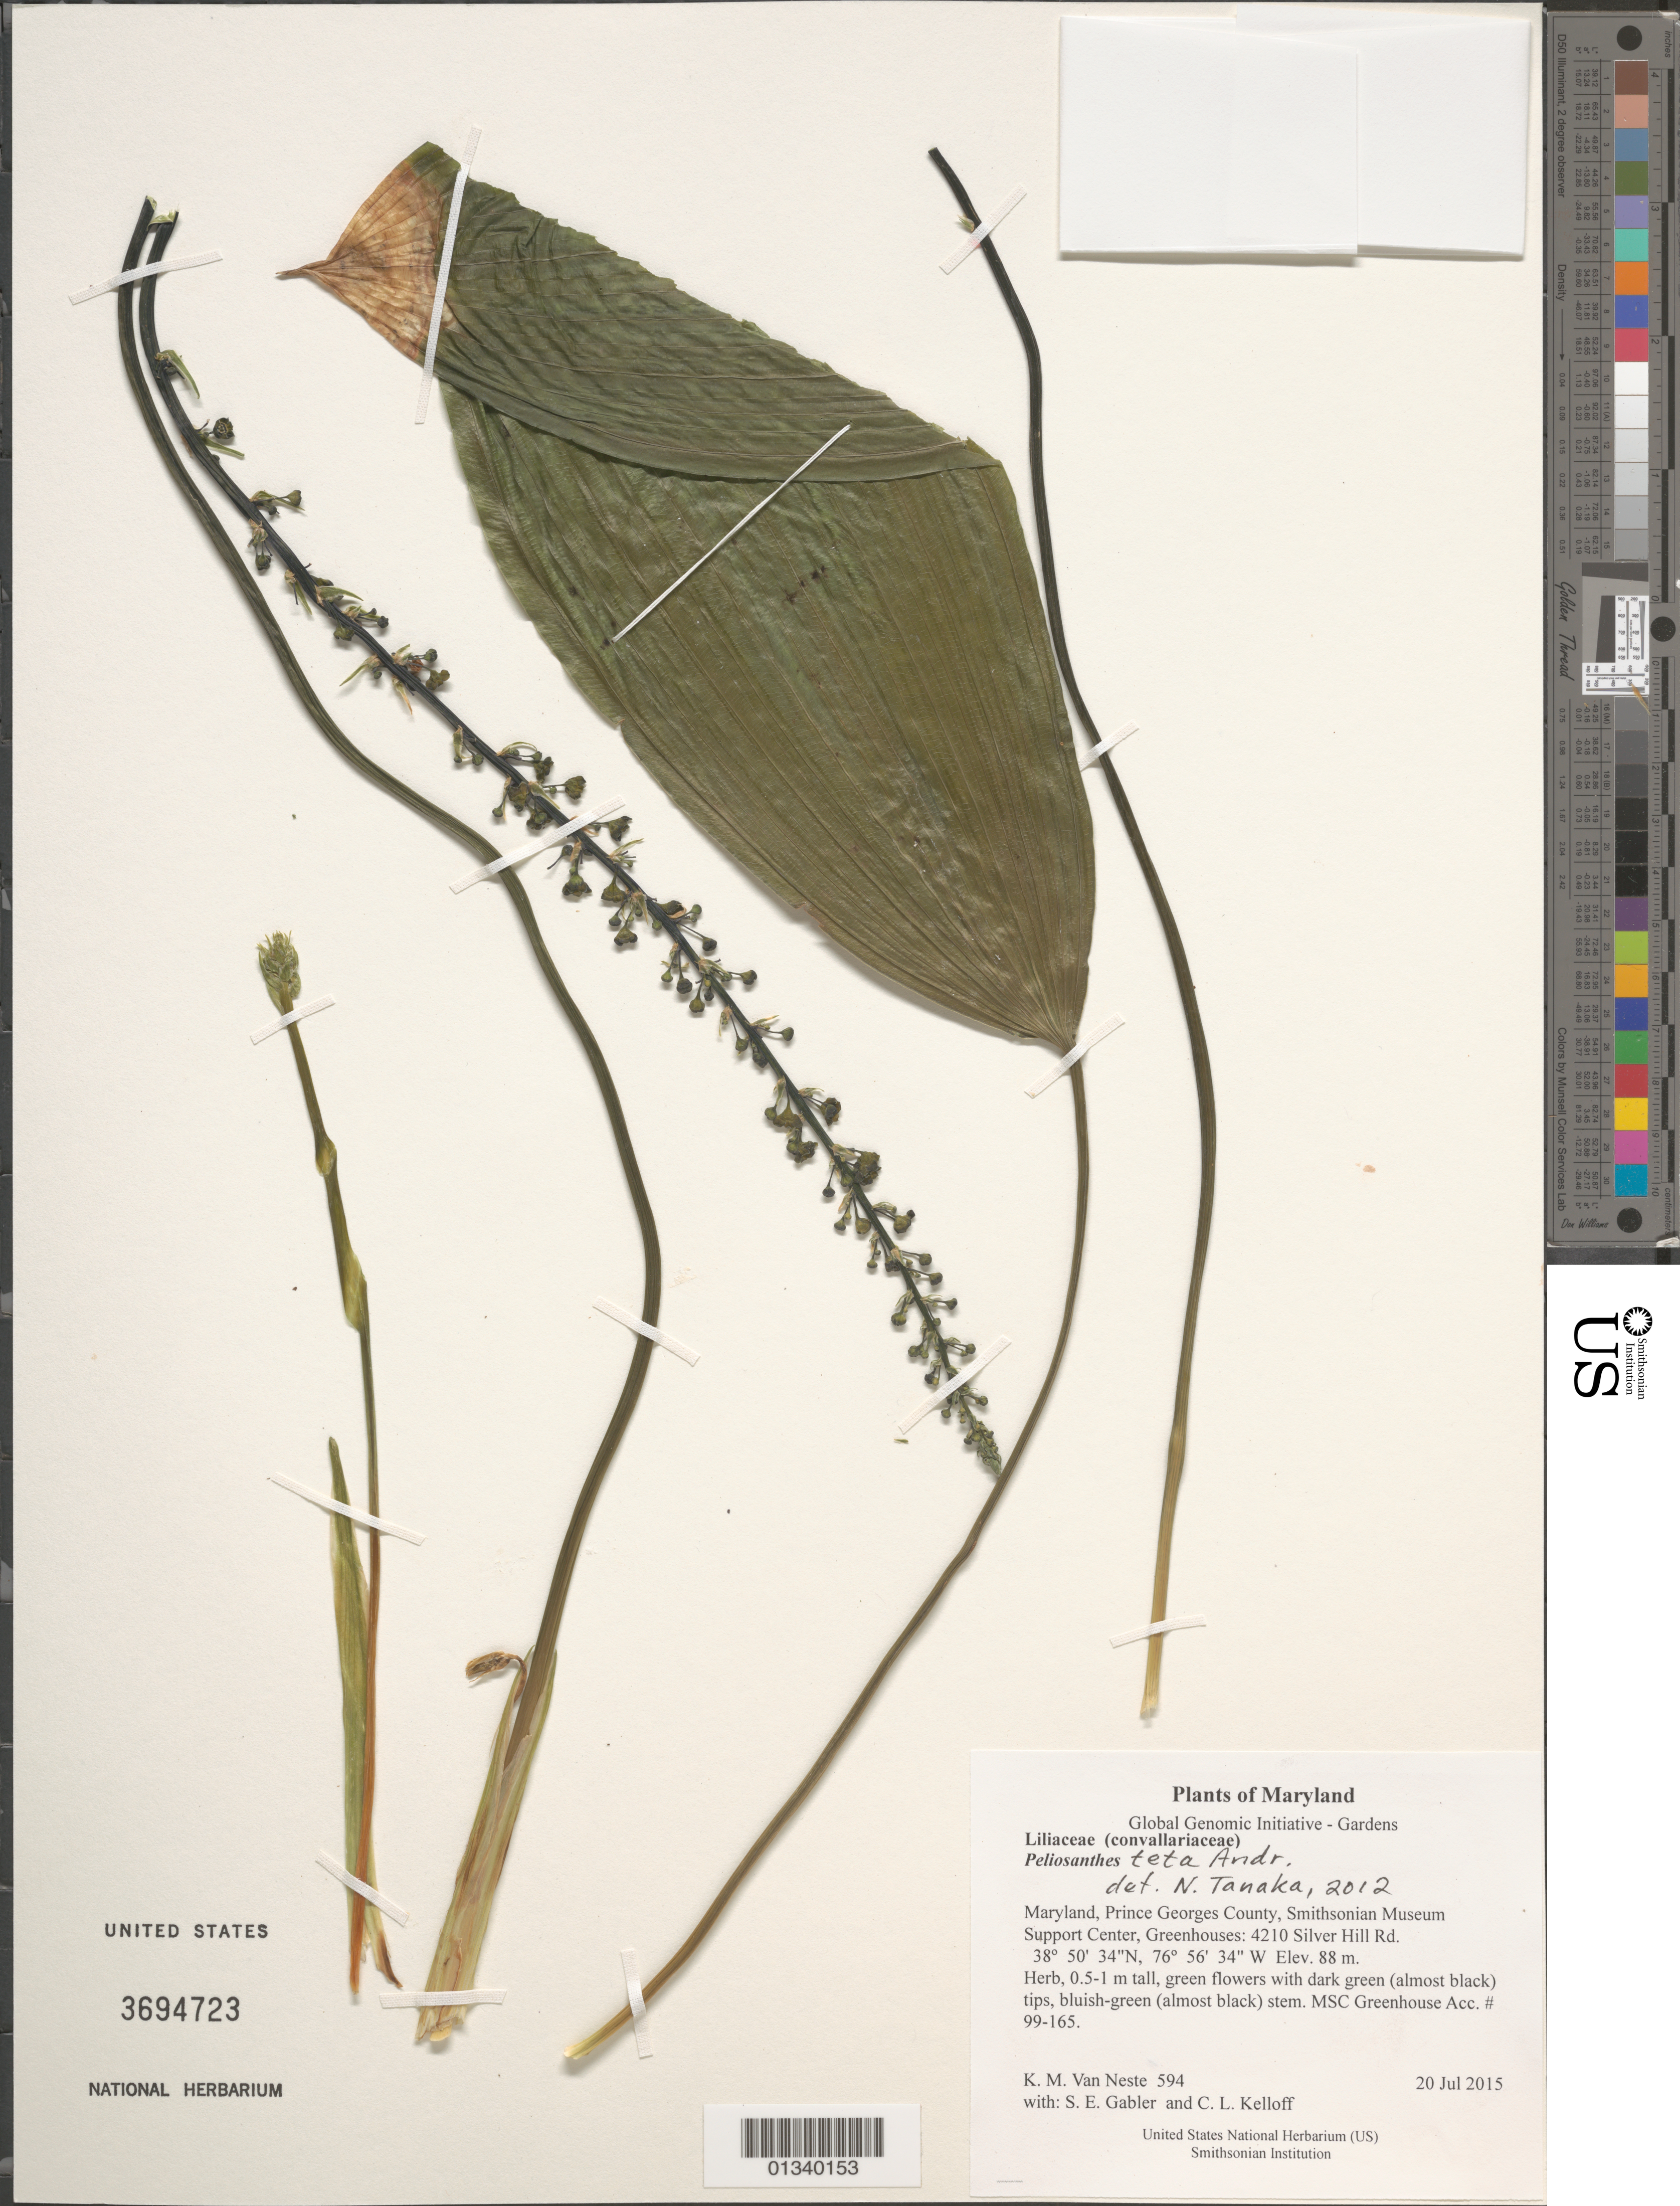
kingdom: Plantae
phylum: Tracheophyta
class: Liliopsida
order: Asparagales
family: Asparagaceae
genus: Peliosanthes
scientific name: Peliosanthes teta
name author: Andrews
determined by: Strong, M. T., (US), Smithsonian Institution - National Museum of Natural History (UNITED STATES)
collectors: K. M. Van Neste, S. E. Gabler & C. L. Kelloff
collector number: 594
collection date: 2015-07-20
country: United States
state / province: Maryland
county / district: Prince George's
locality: Smithsonian Museum Support Center, Greenhouses: 4210 Silver Hill Rd, Suitland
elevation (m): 88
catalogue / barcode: US 3694723